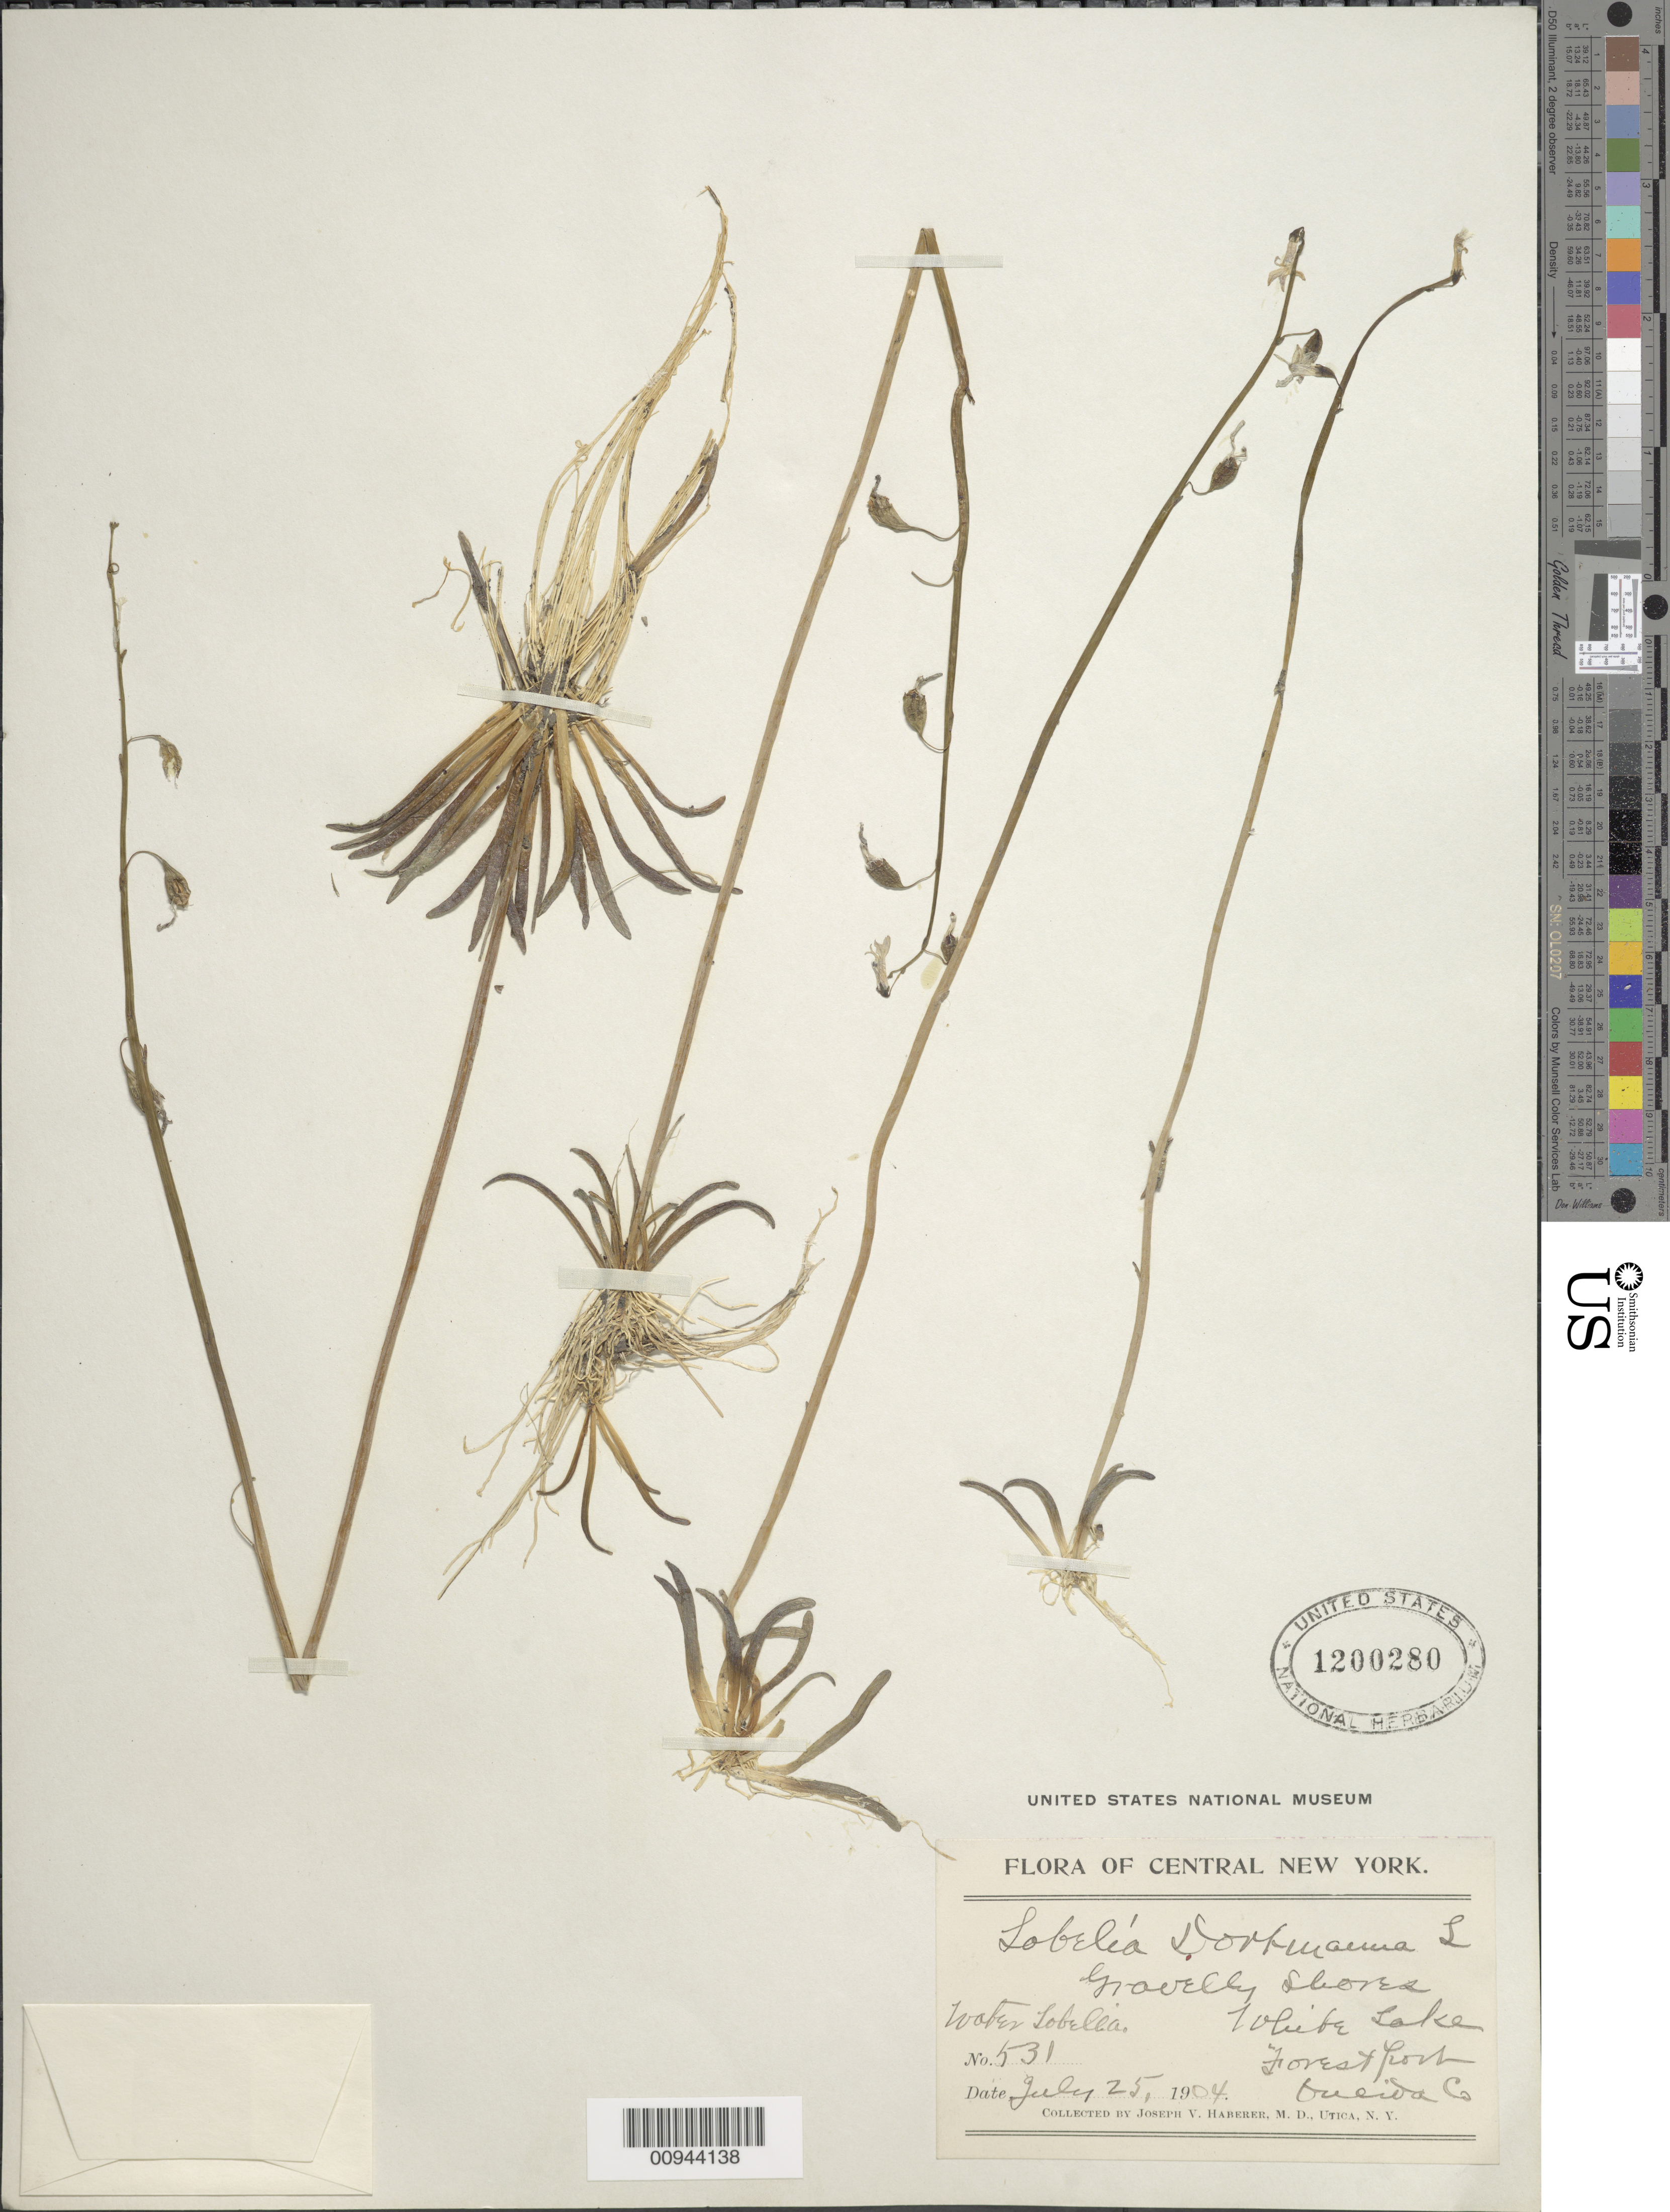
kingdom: Plantae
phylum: Tracheophyta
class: Magnoliopsida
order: Asterales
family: Campanulaceae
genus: Lobelia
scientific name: Lobelia dortmanna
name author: L.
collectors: J. V. Haberer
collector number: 531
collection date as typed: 25 Jul 1904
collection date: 1904-07-25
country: United States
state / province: New York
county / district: Oneida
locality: White Lake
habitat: forest pond; gravelly shores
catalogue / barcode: US 1200280